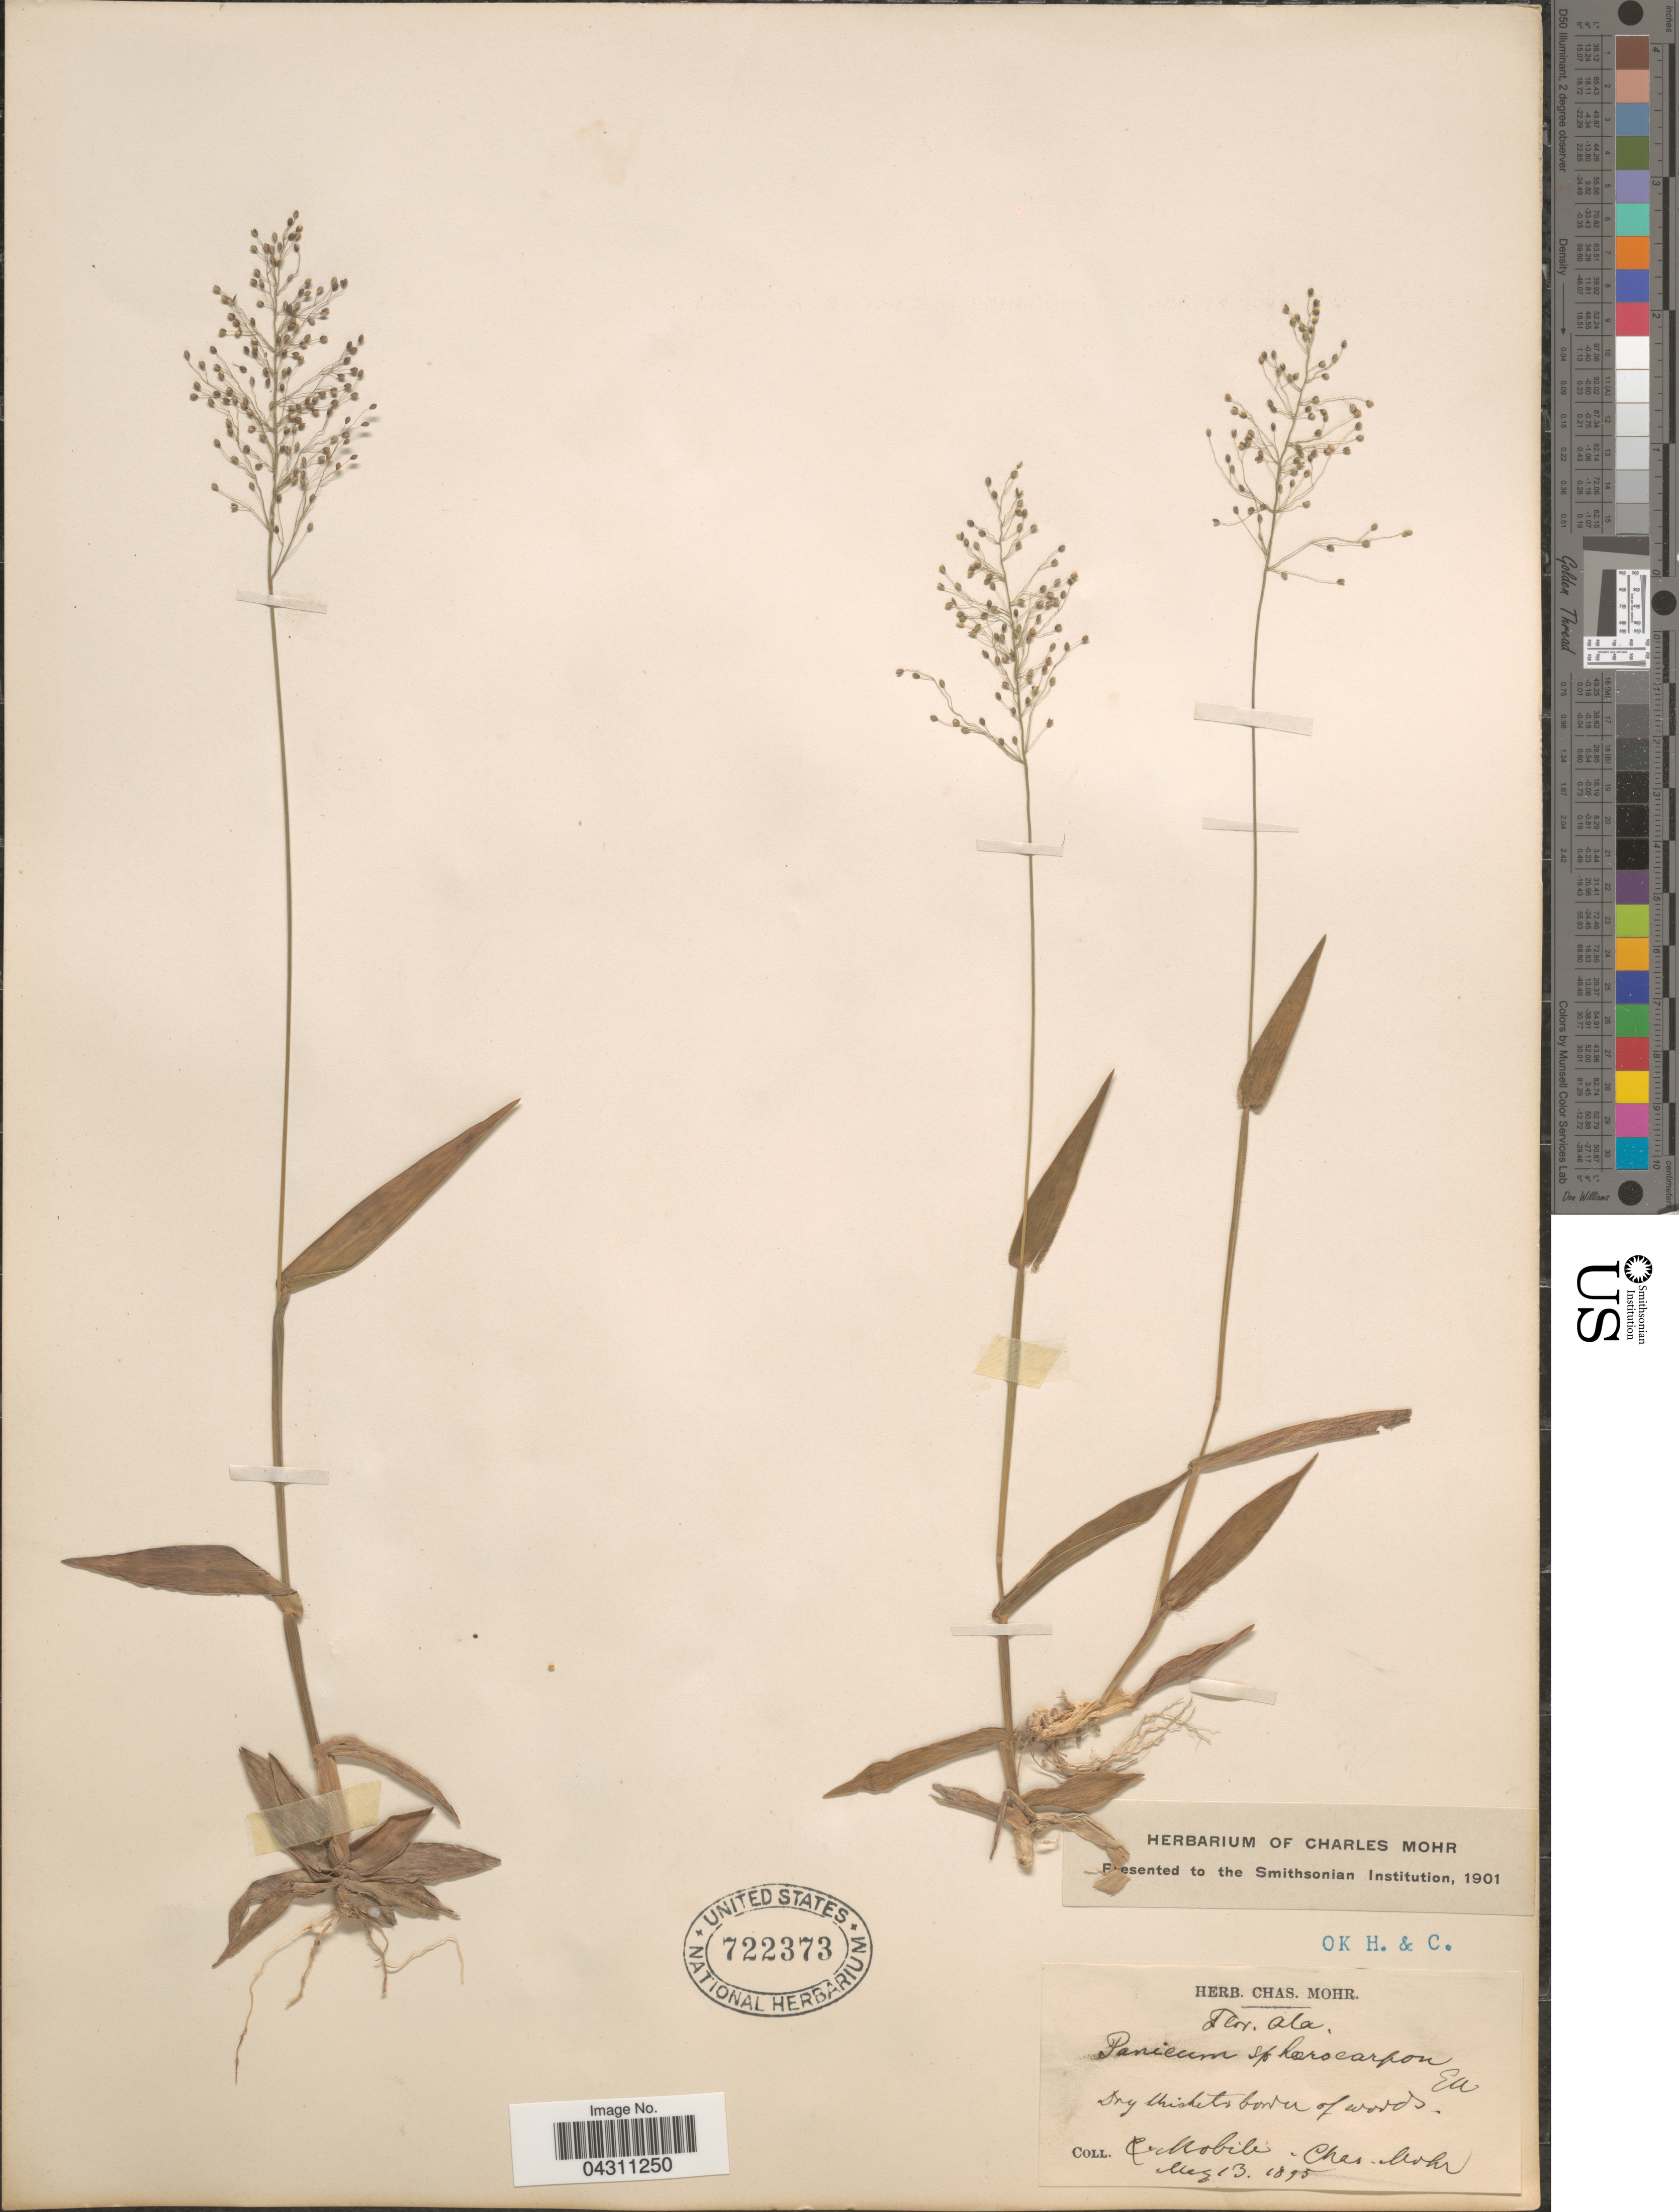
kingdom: Plantae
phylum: Tracheophyta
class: Liliopsida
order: Poales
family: Poaceae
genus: Dichanthelium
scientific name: Dichanthelium sphaerocarpon var. sphaerocarpon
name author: (Elliott) Gould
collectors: Mohr, C. T. (herbarium)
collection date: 1895-05-13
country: United States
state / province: Alabama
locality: Mobile.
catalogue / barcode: US 722373